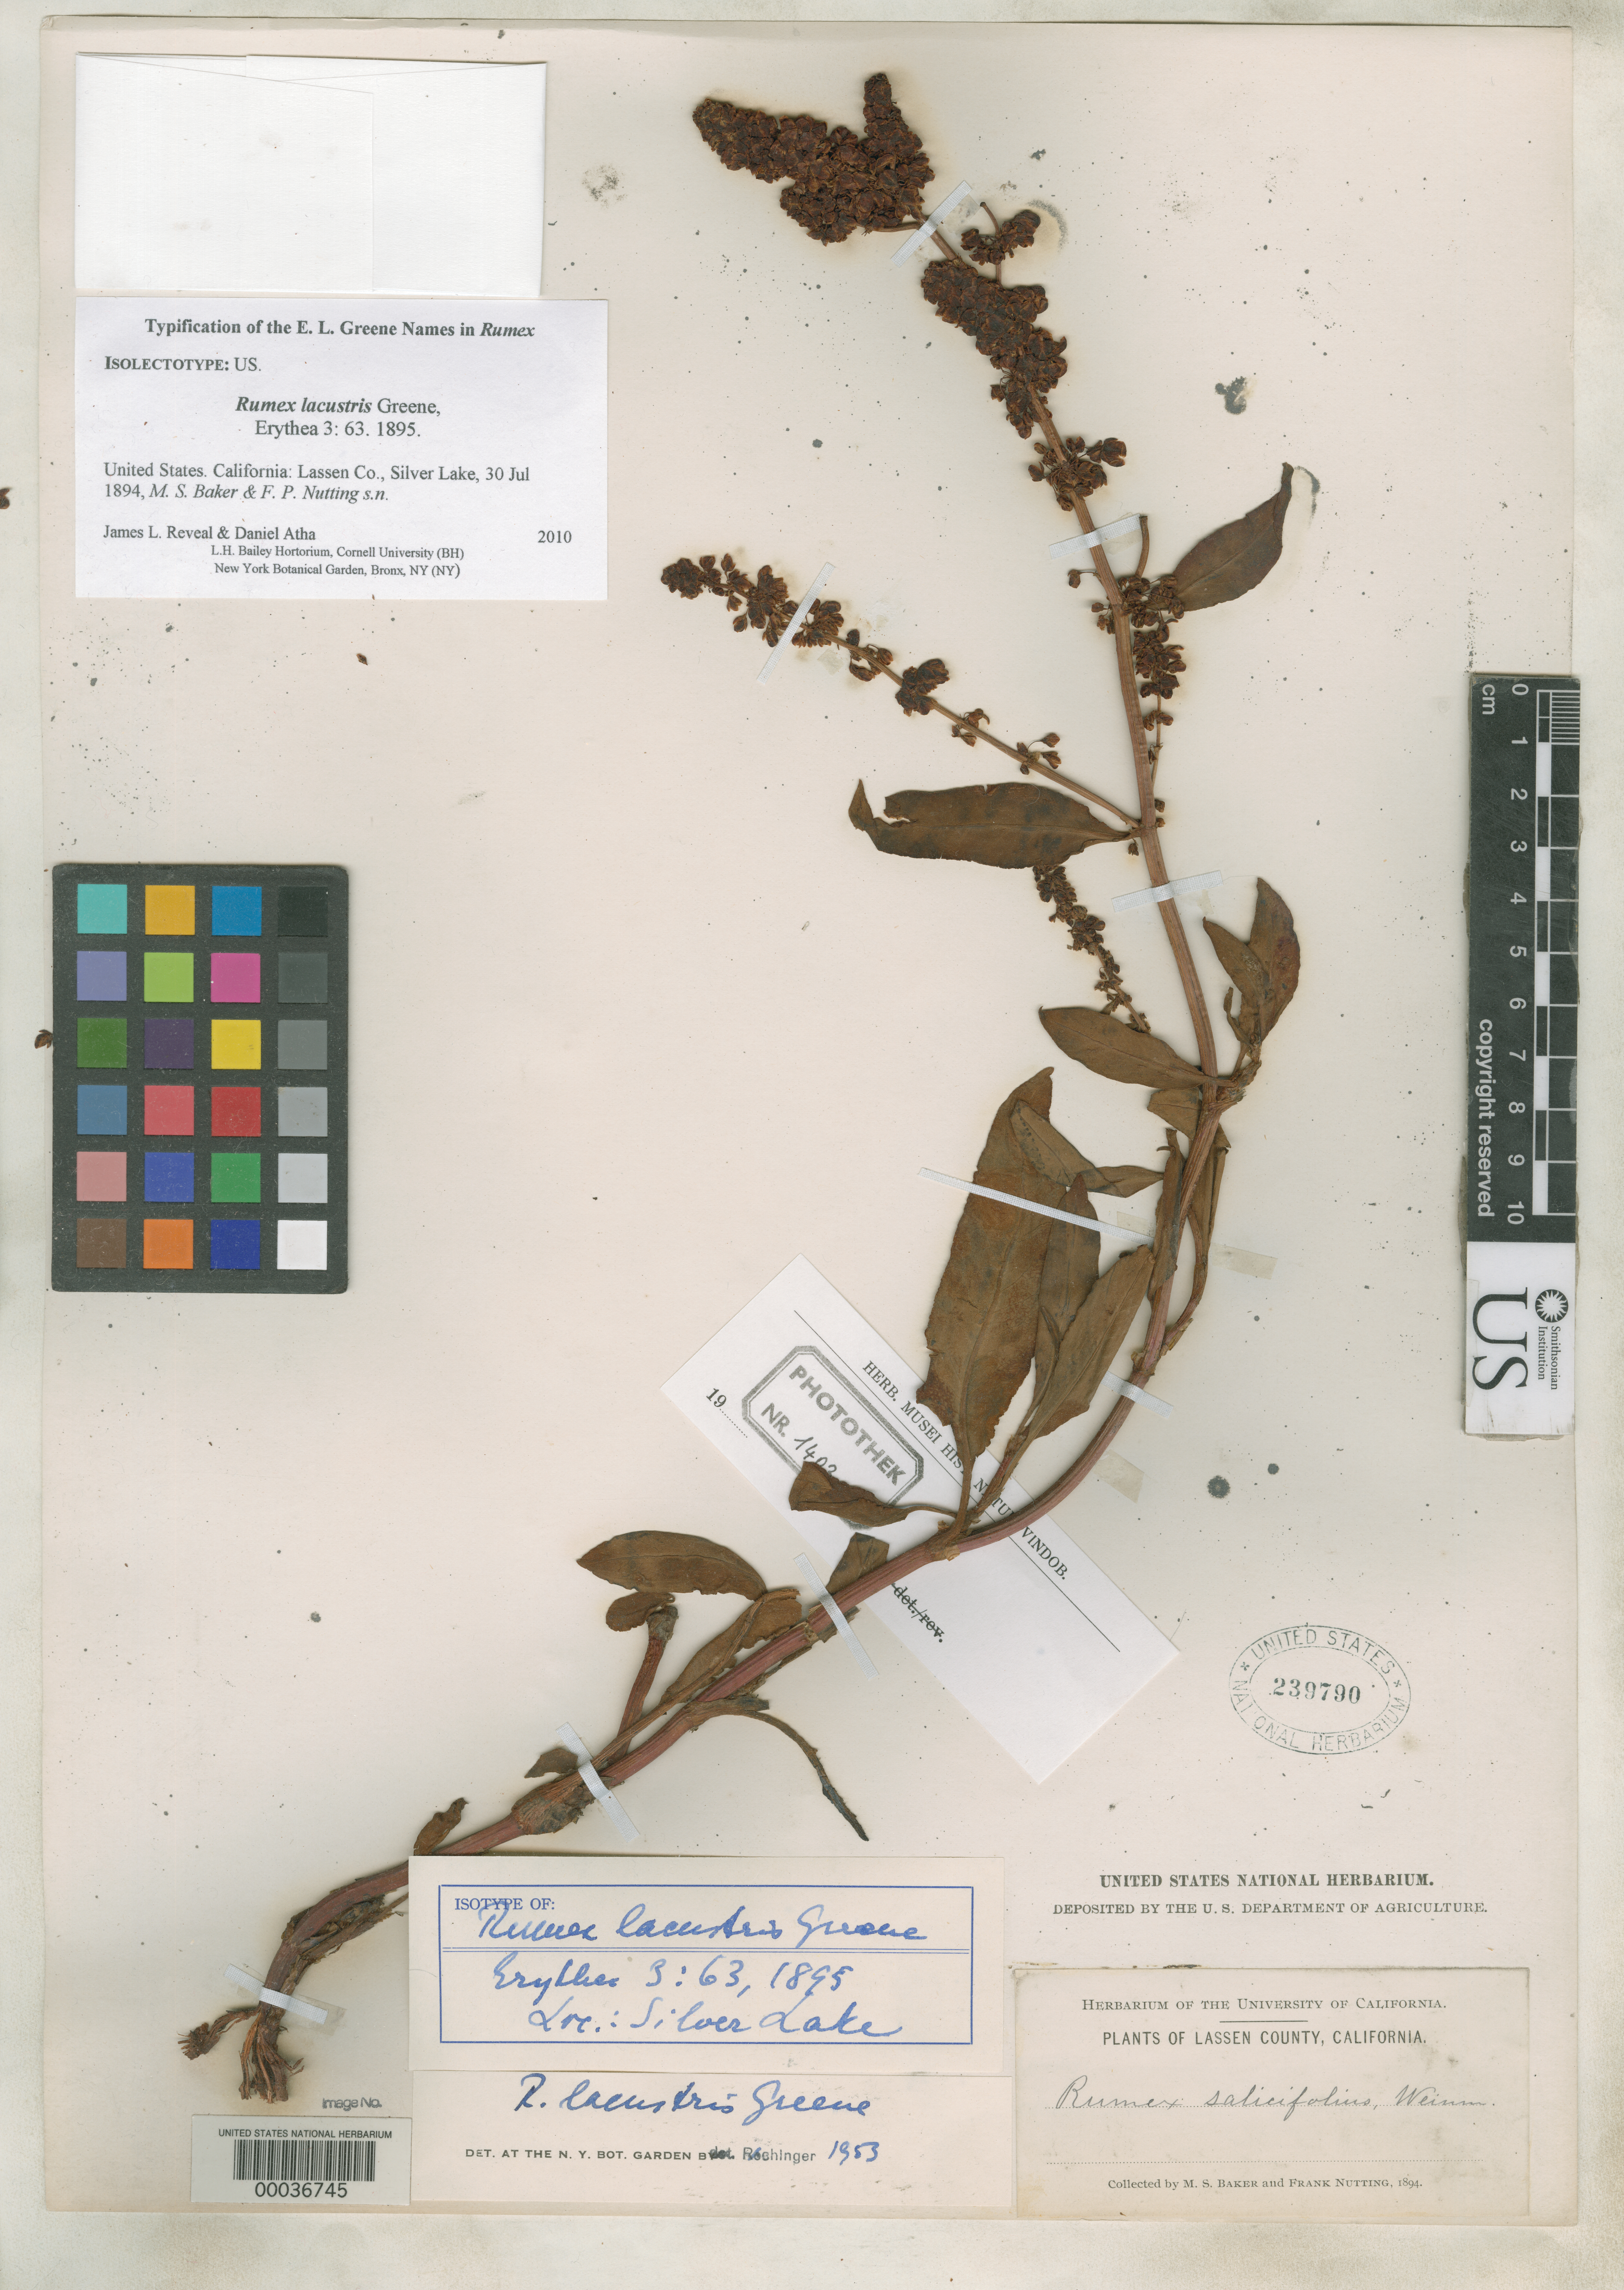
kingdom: Plantae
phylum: Tracheophyta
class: Magnoliopsida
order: Caryophyllales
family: Polygonaceae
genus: Rumex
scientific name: Rumex lacustris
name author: Greene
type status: Isolectotype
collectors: M. S. Baker & F. Nutting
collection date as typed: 1894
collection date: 1894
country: United States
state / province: California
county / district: Lassen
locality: Lassen County. [Protologue: Silver Lake.]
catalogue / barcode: US 239790